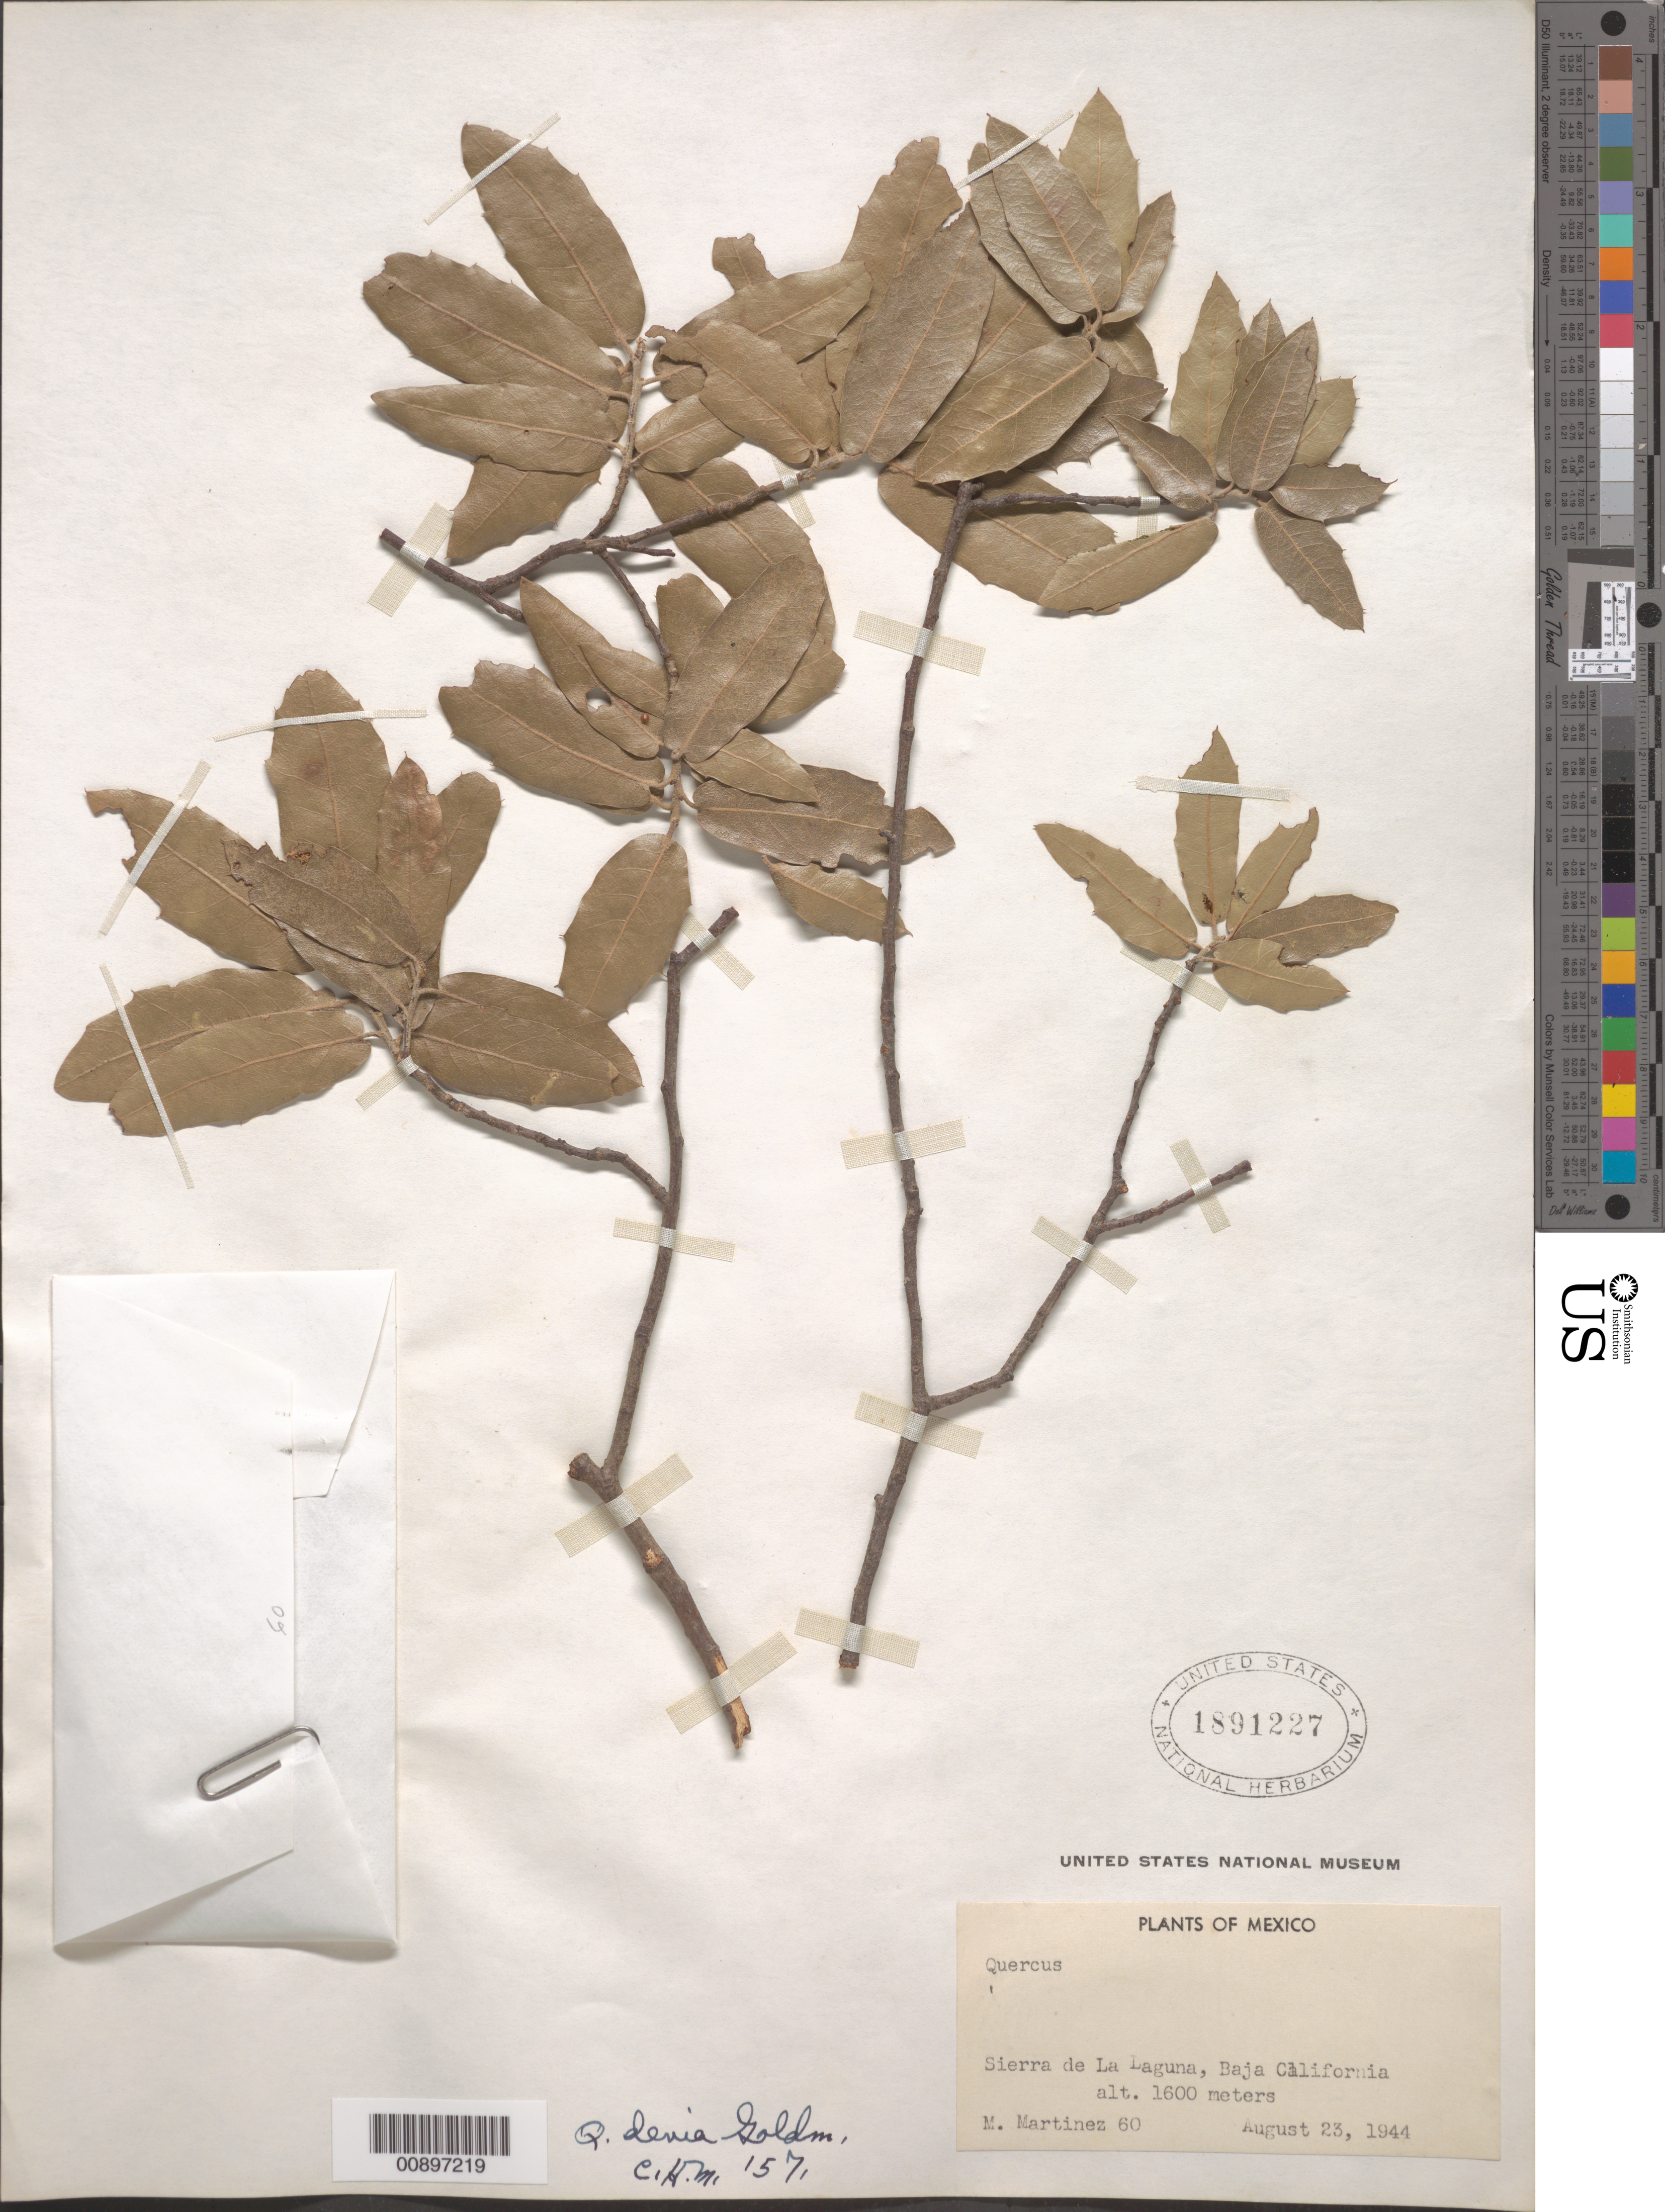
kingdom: Plantae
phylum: Tracheophyta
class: Magnoliopsida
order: Fagales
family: Fagaceae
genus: Quercus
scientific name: Quercus devia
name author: Goldman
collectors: M. Martinez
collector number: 60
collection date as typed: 23 Aug 1944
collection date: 1944-08-23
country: Mexico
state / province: Baja California Sur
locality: Sierra de La Laguna, Baja California Sur.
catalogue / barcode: US 1891227